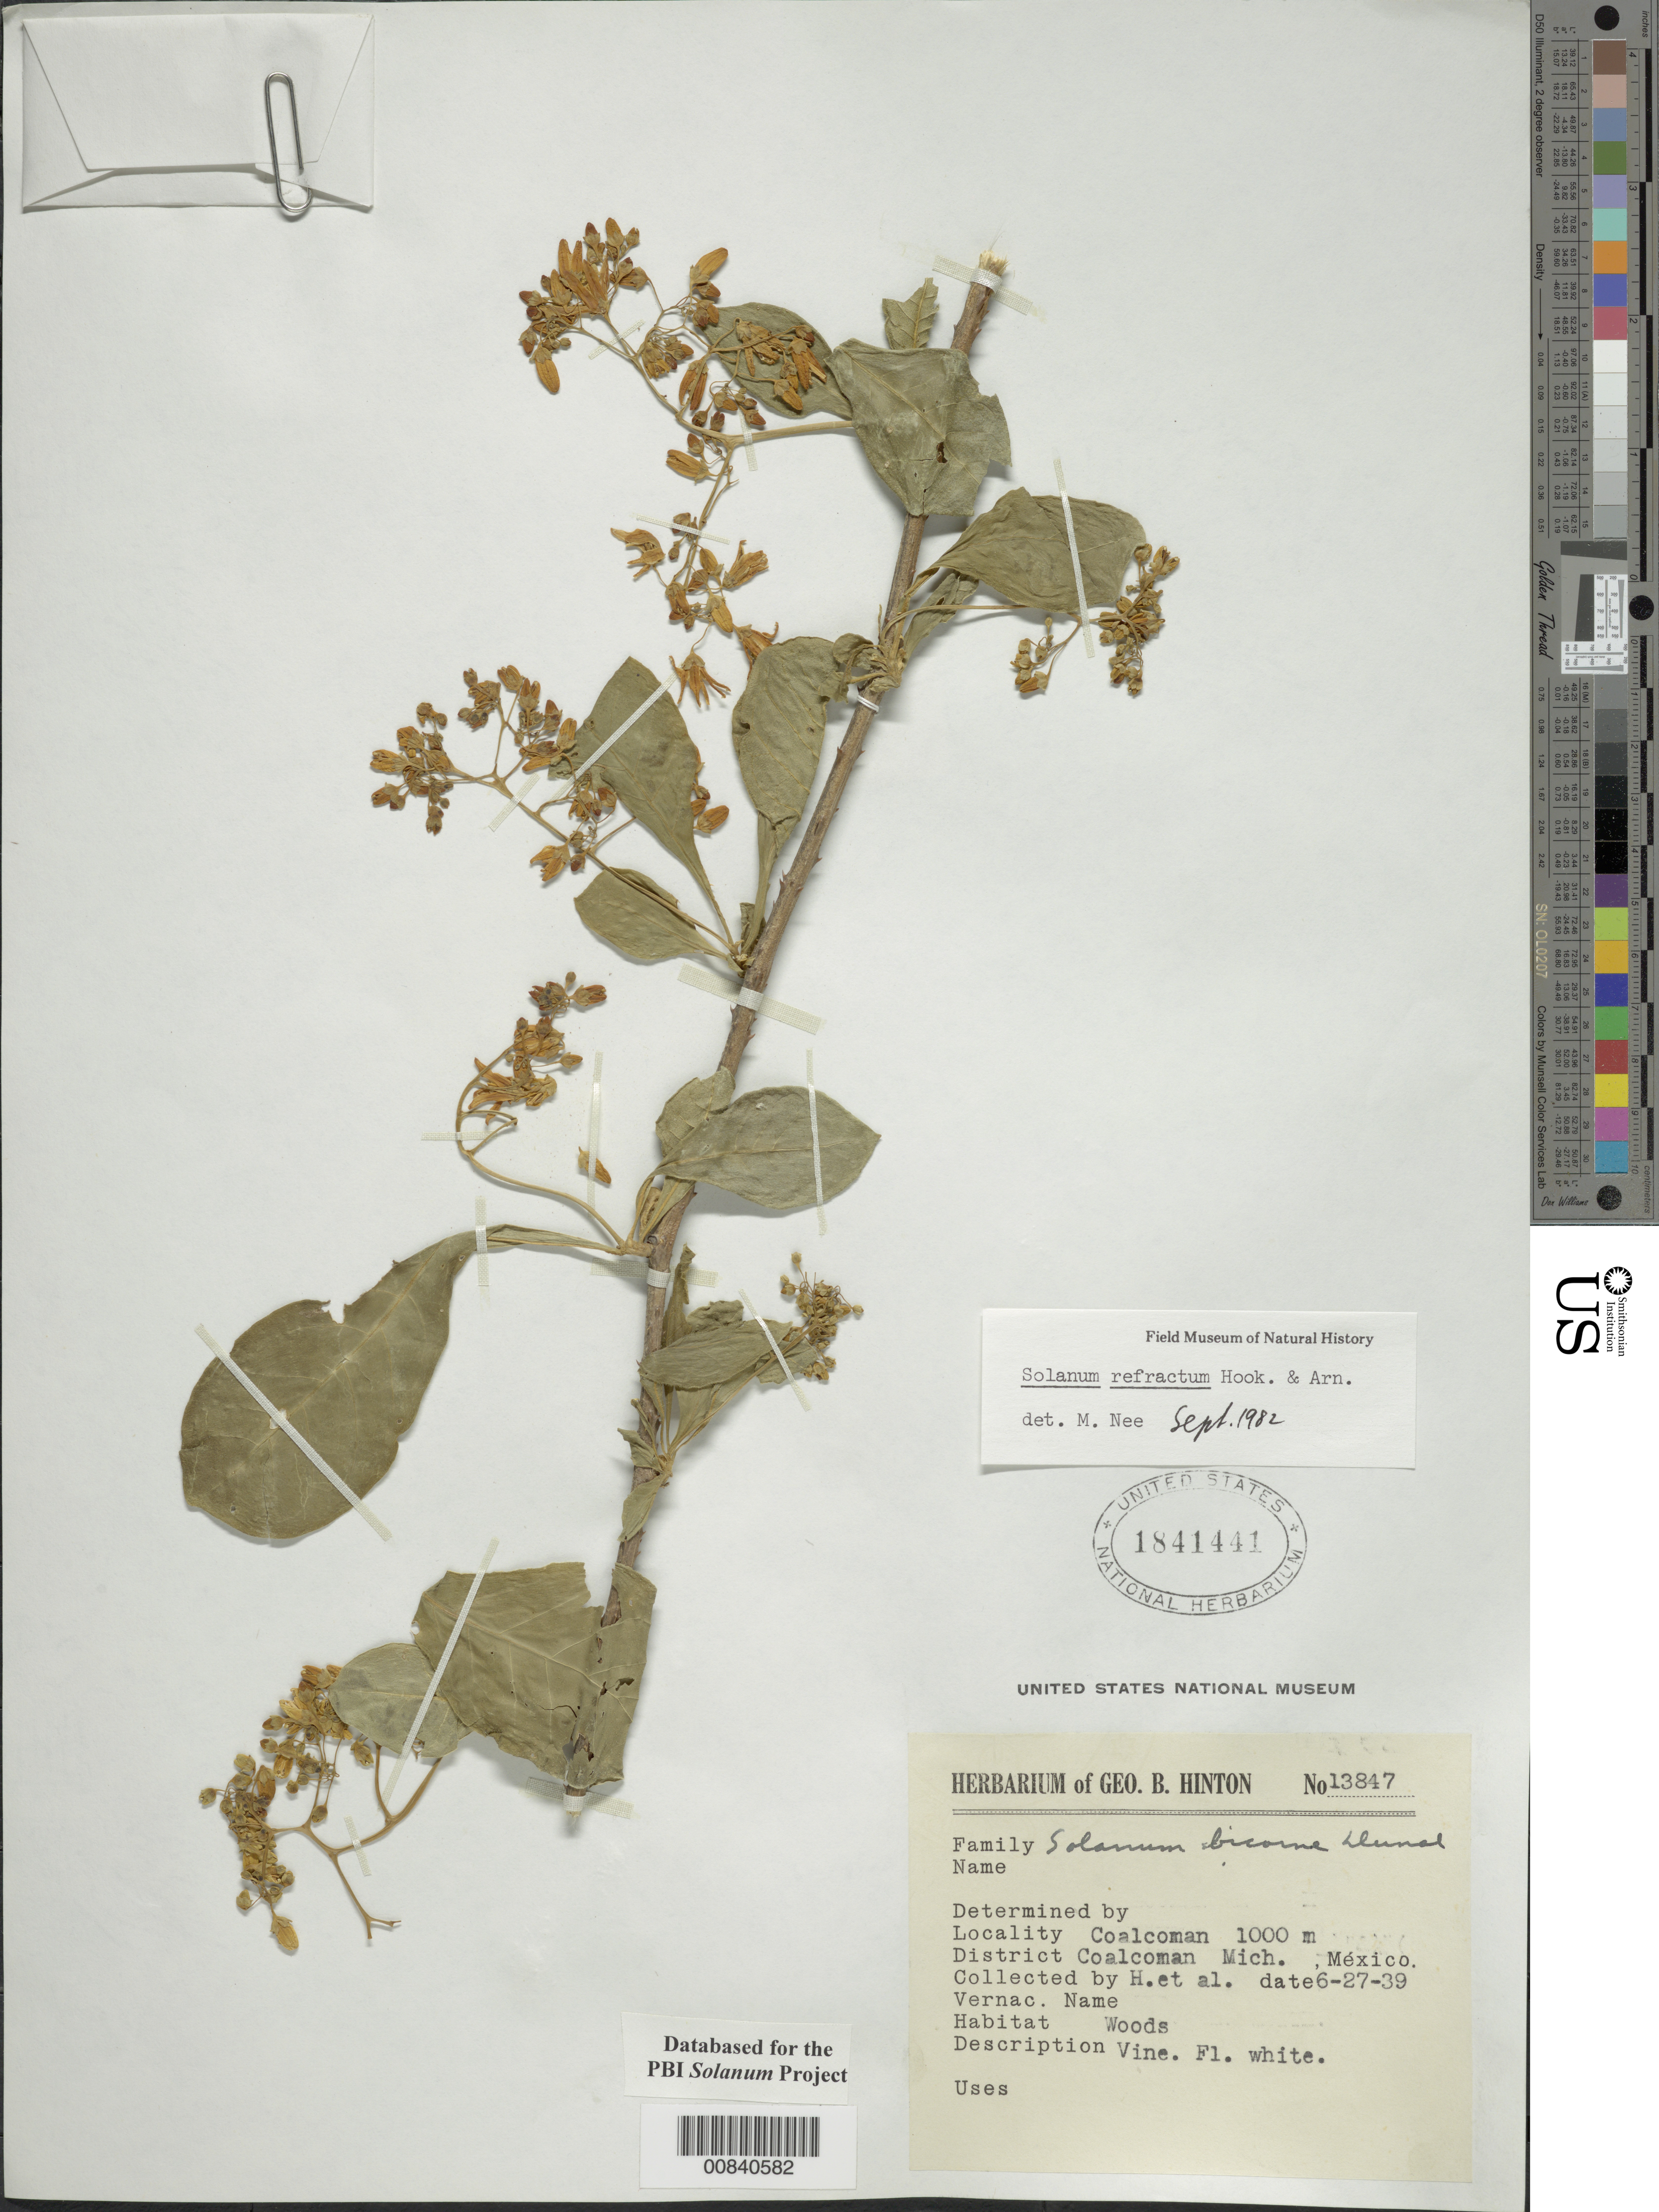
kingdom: Plantae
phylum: Tracheophyta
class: Magnoliopsida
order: Solanales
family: Solanaceae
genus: Solanum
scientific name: Solanum bicorne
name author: Dunal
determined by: Nee, M. H.; Clark, J. L.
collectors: G. B. Hinton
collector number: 13847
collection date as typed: Jun 1939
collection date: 1939-06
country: Mexico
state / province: Michoacán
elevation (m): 1000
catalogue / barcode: US 1841441